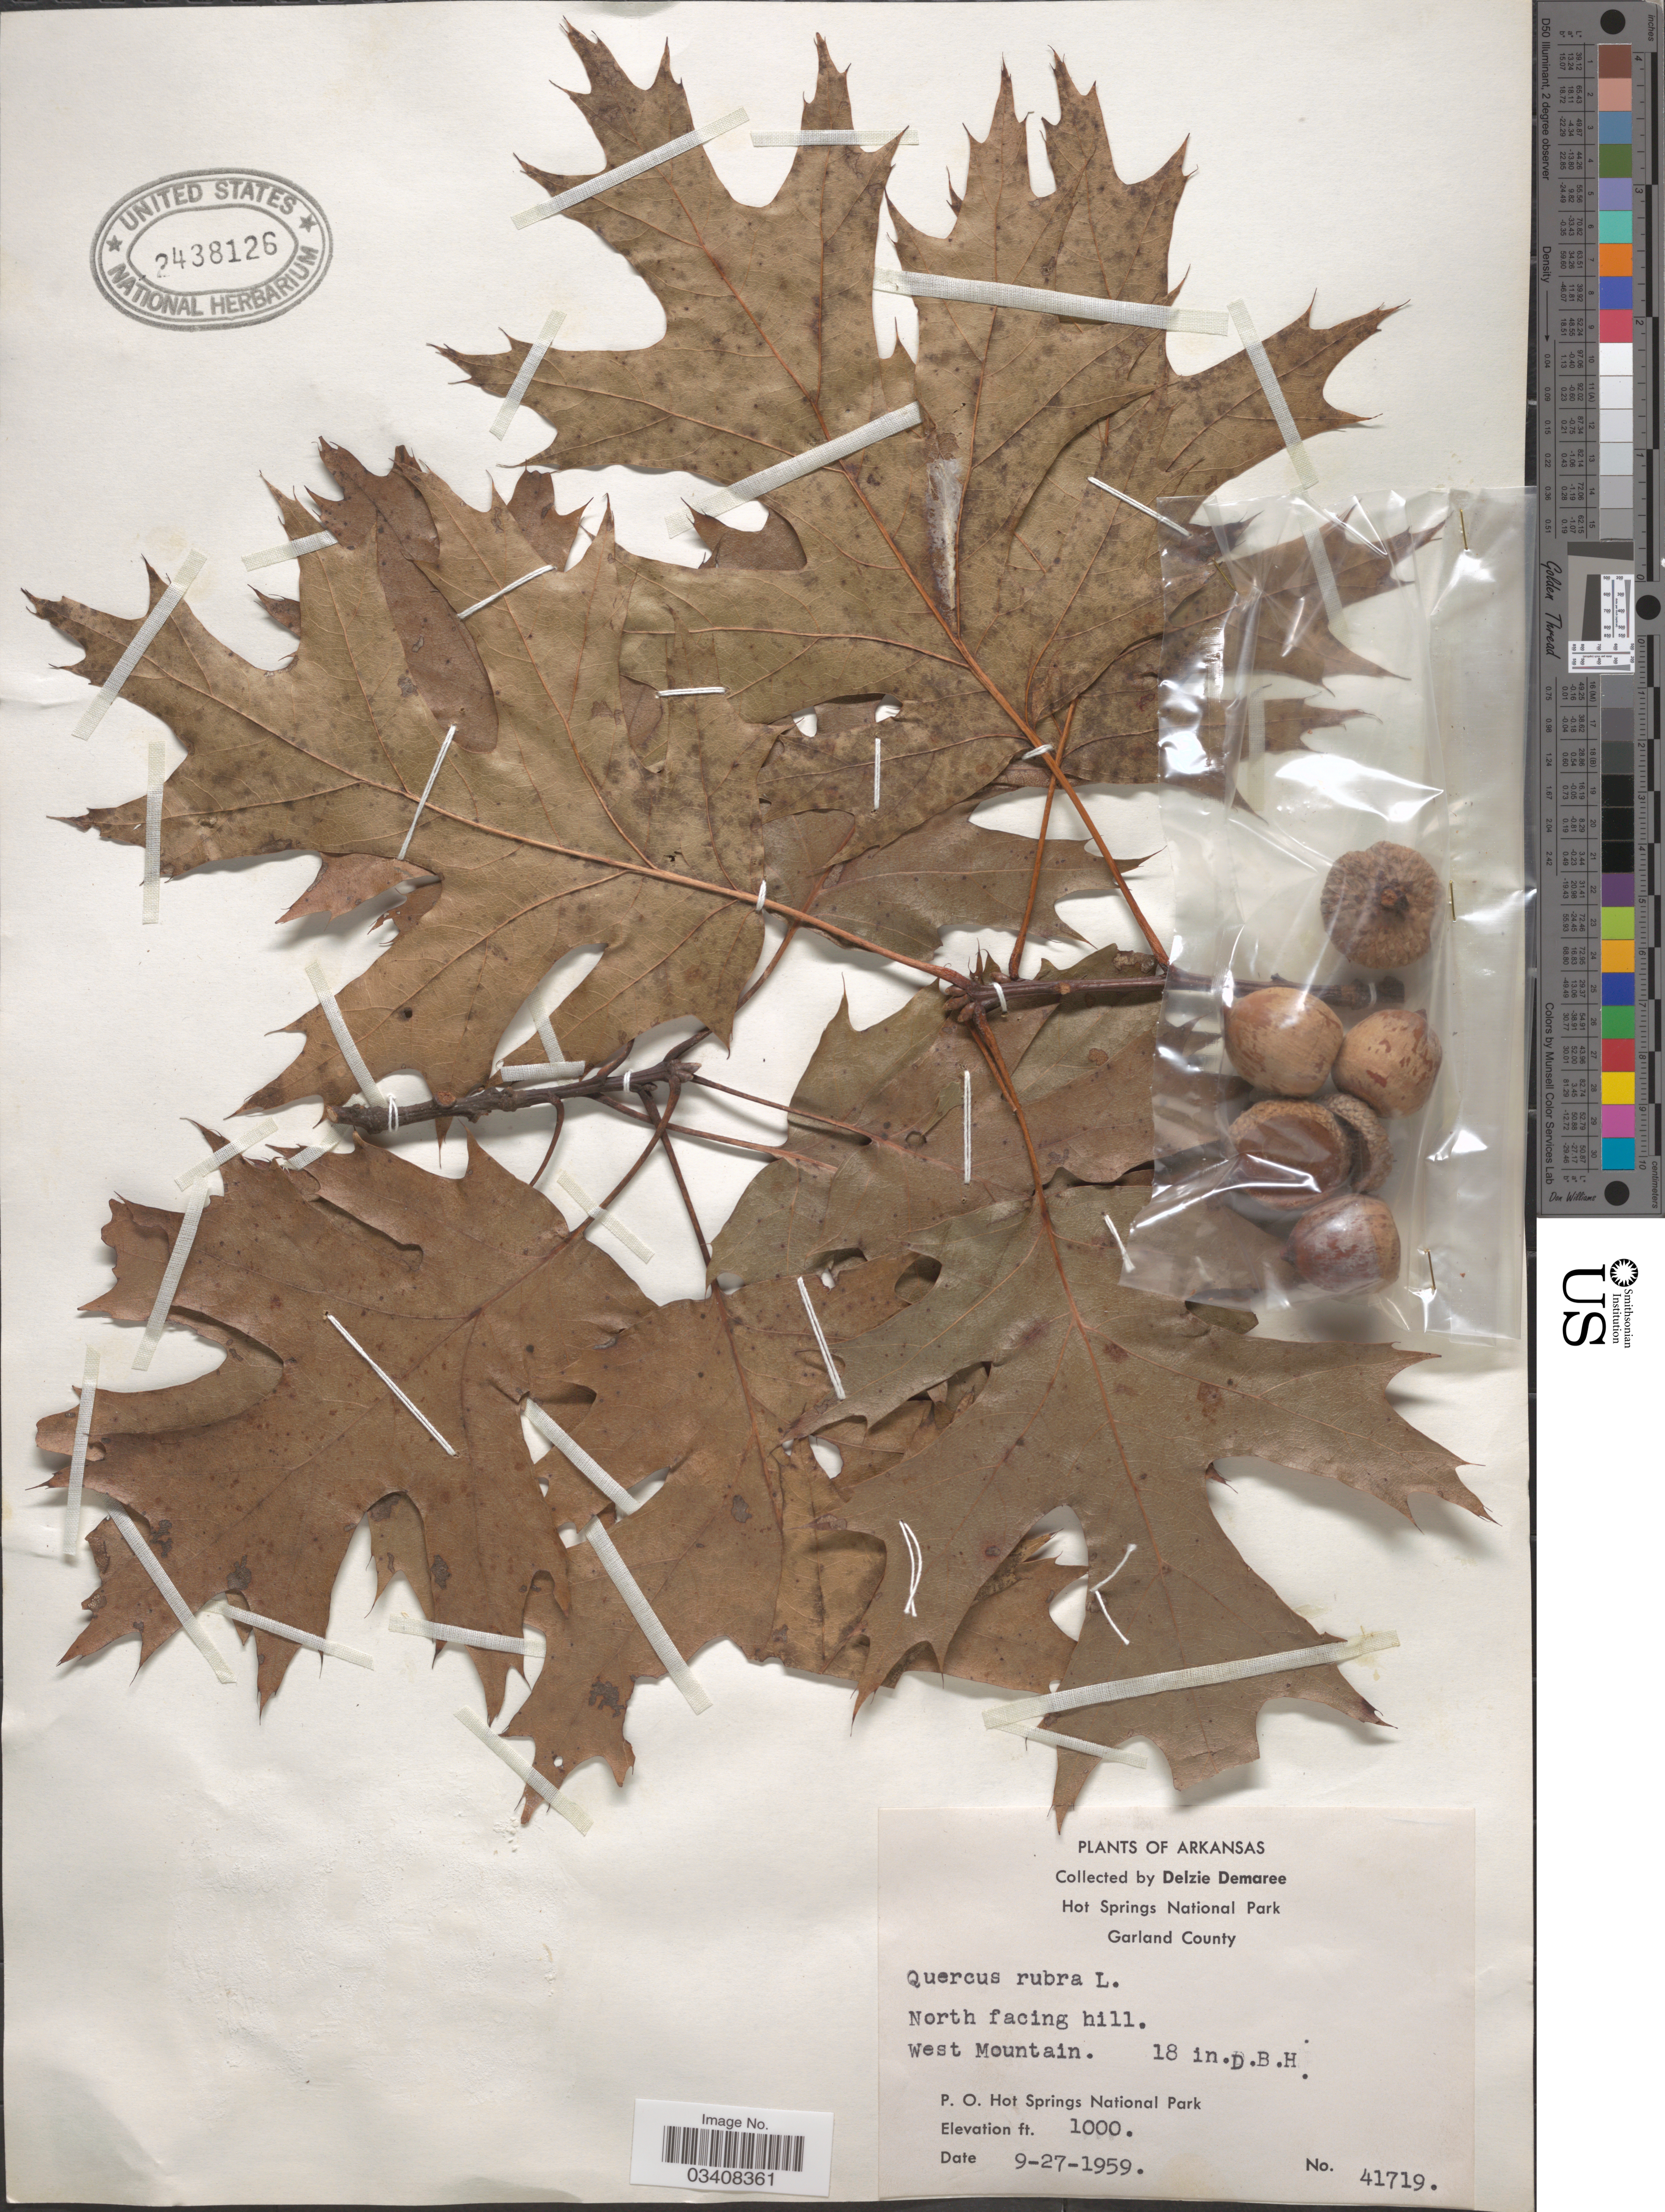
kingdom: Plantae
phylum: Tracheophyta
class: Magnoliopsida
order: Fagales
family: Fagaceae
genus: Quercus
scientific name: Quercus rubra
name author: L.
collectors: D. Demaree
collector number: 41719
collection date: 1959-09-27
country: United States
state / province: Arkansas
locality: Hot Springs National Park. Garland County. North facing hill. West Mountain. P.O. Hot Springs National Park.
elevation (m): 305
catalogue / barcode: US 2438126